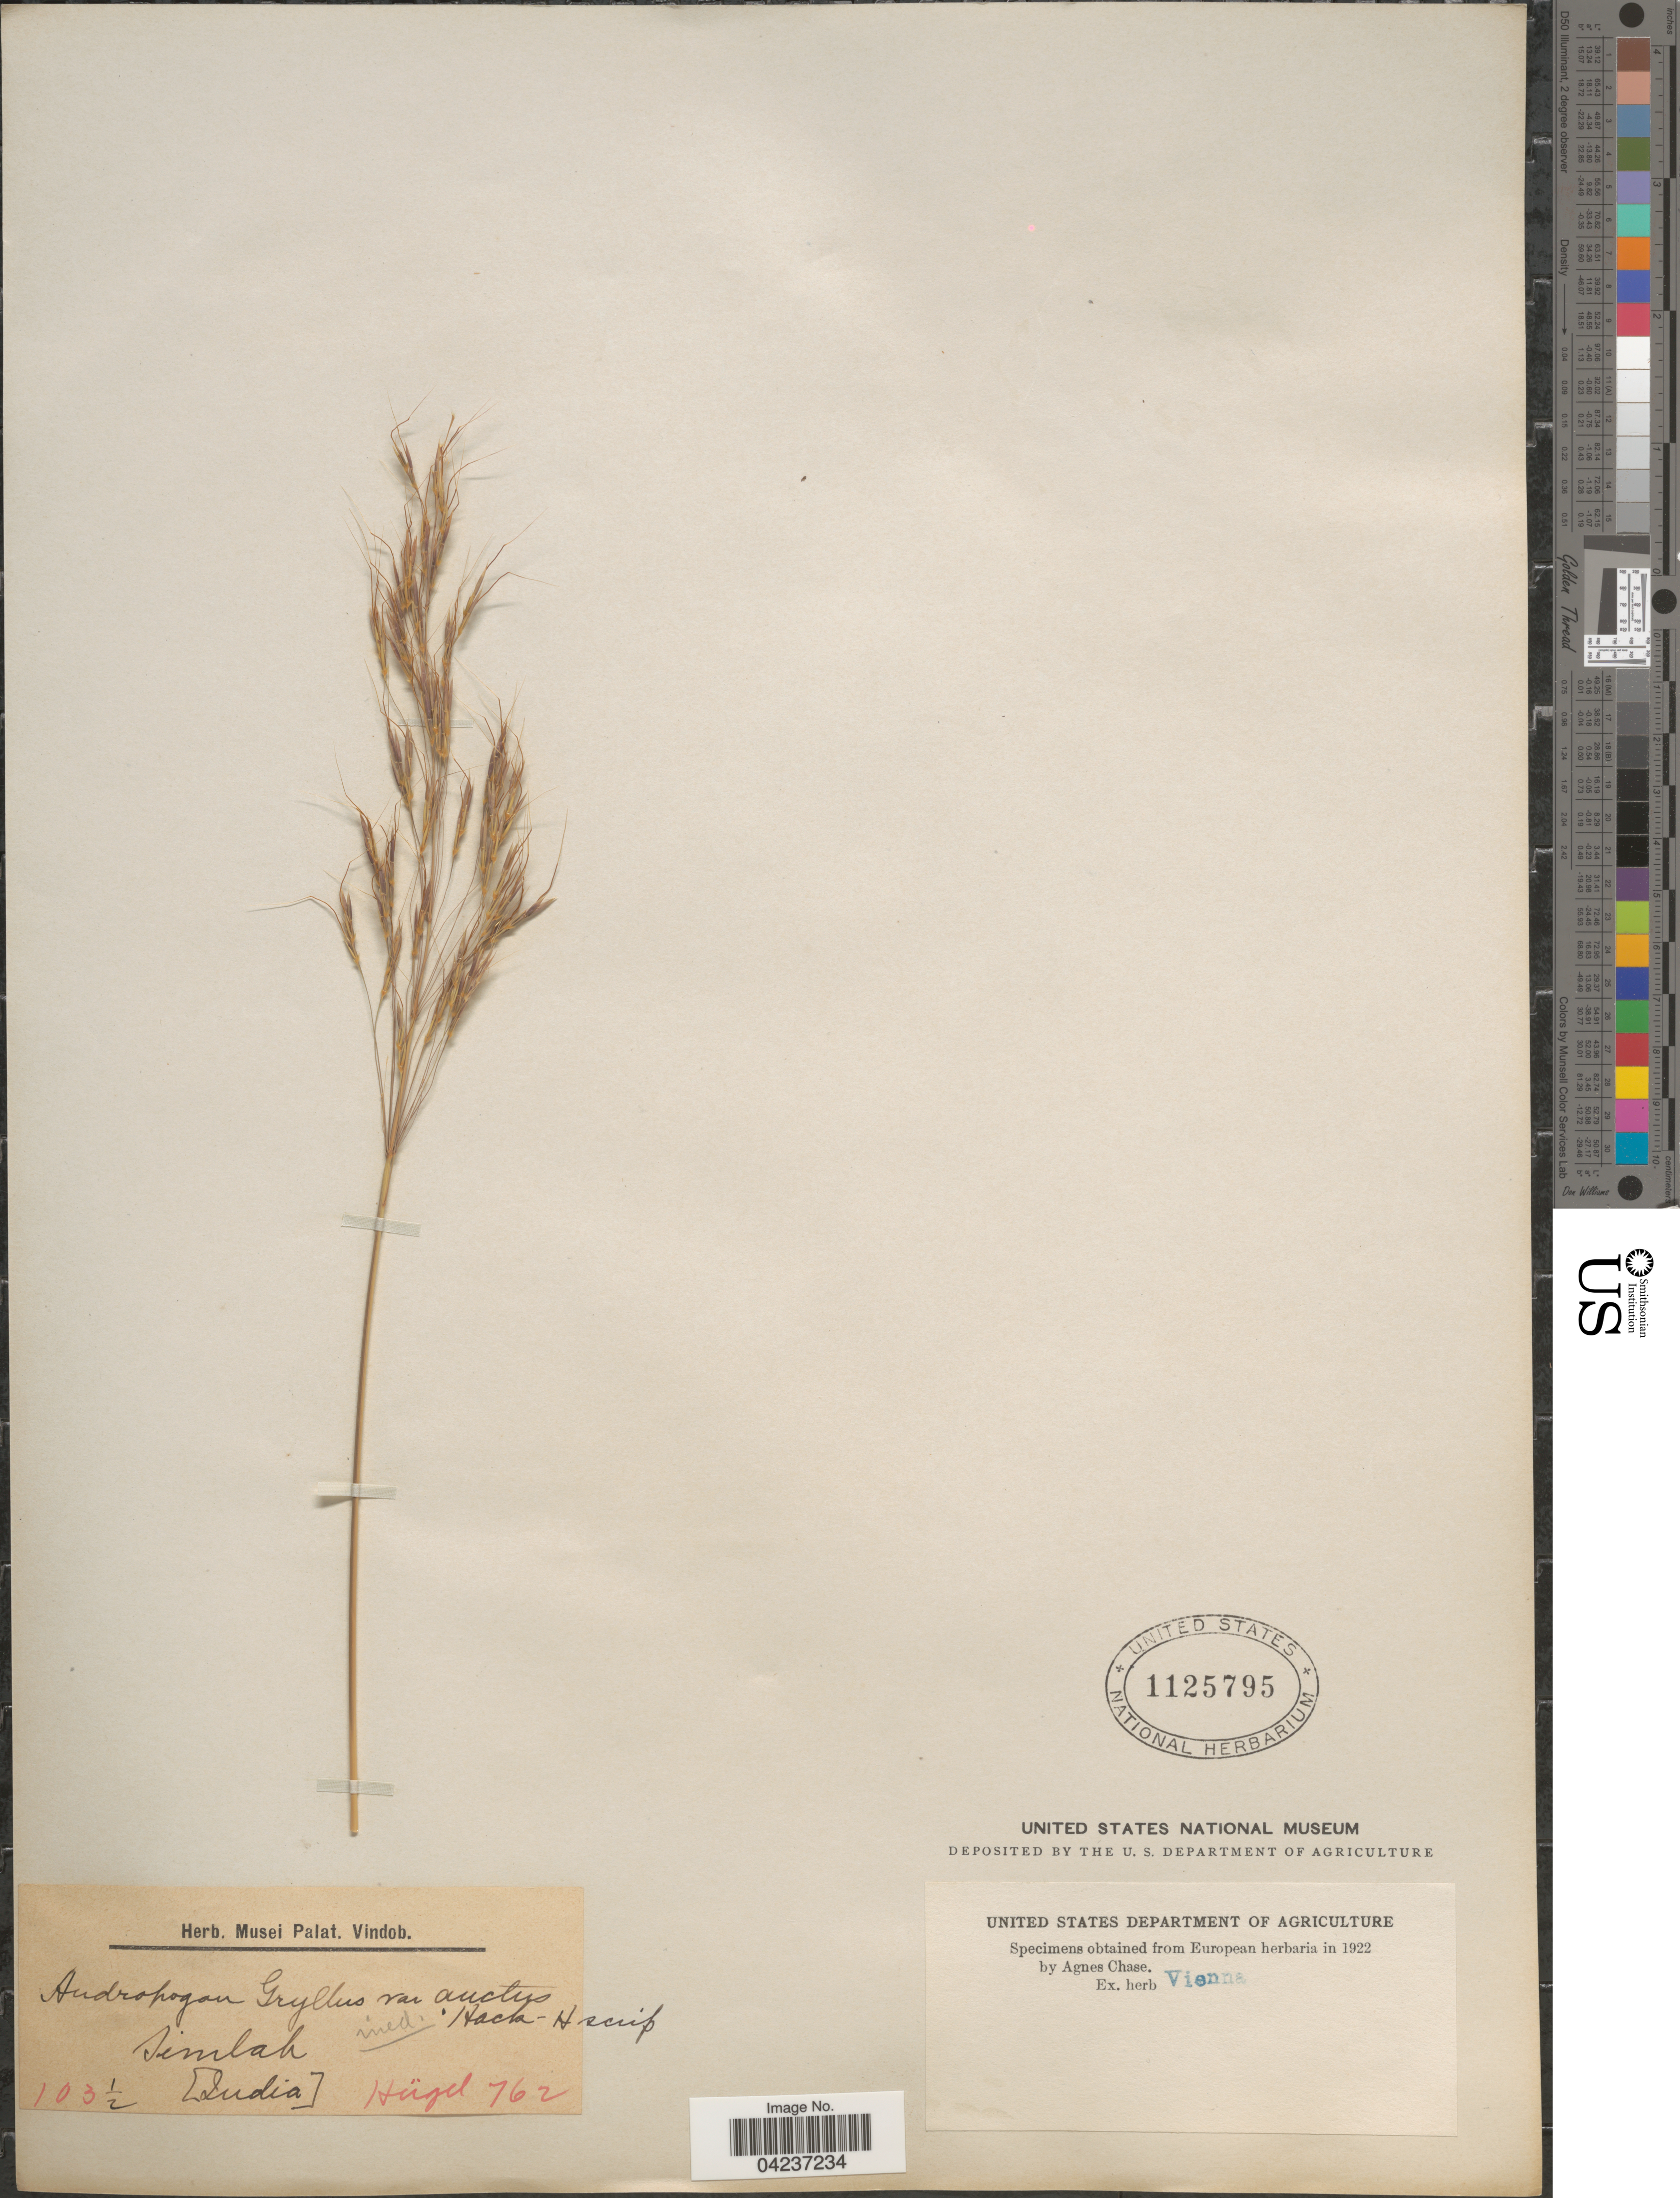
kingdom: Plantae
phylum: Tracheophyta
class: Liliopsida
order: Poales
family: Poaceae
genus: Chrysopogon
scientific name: Chrysopogon gryllus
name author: (L.) Trin.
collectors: Hugel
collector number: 762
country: India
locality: Simlah.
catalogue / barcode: US 1125795